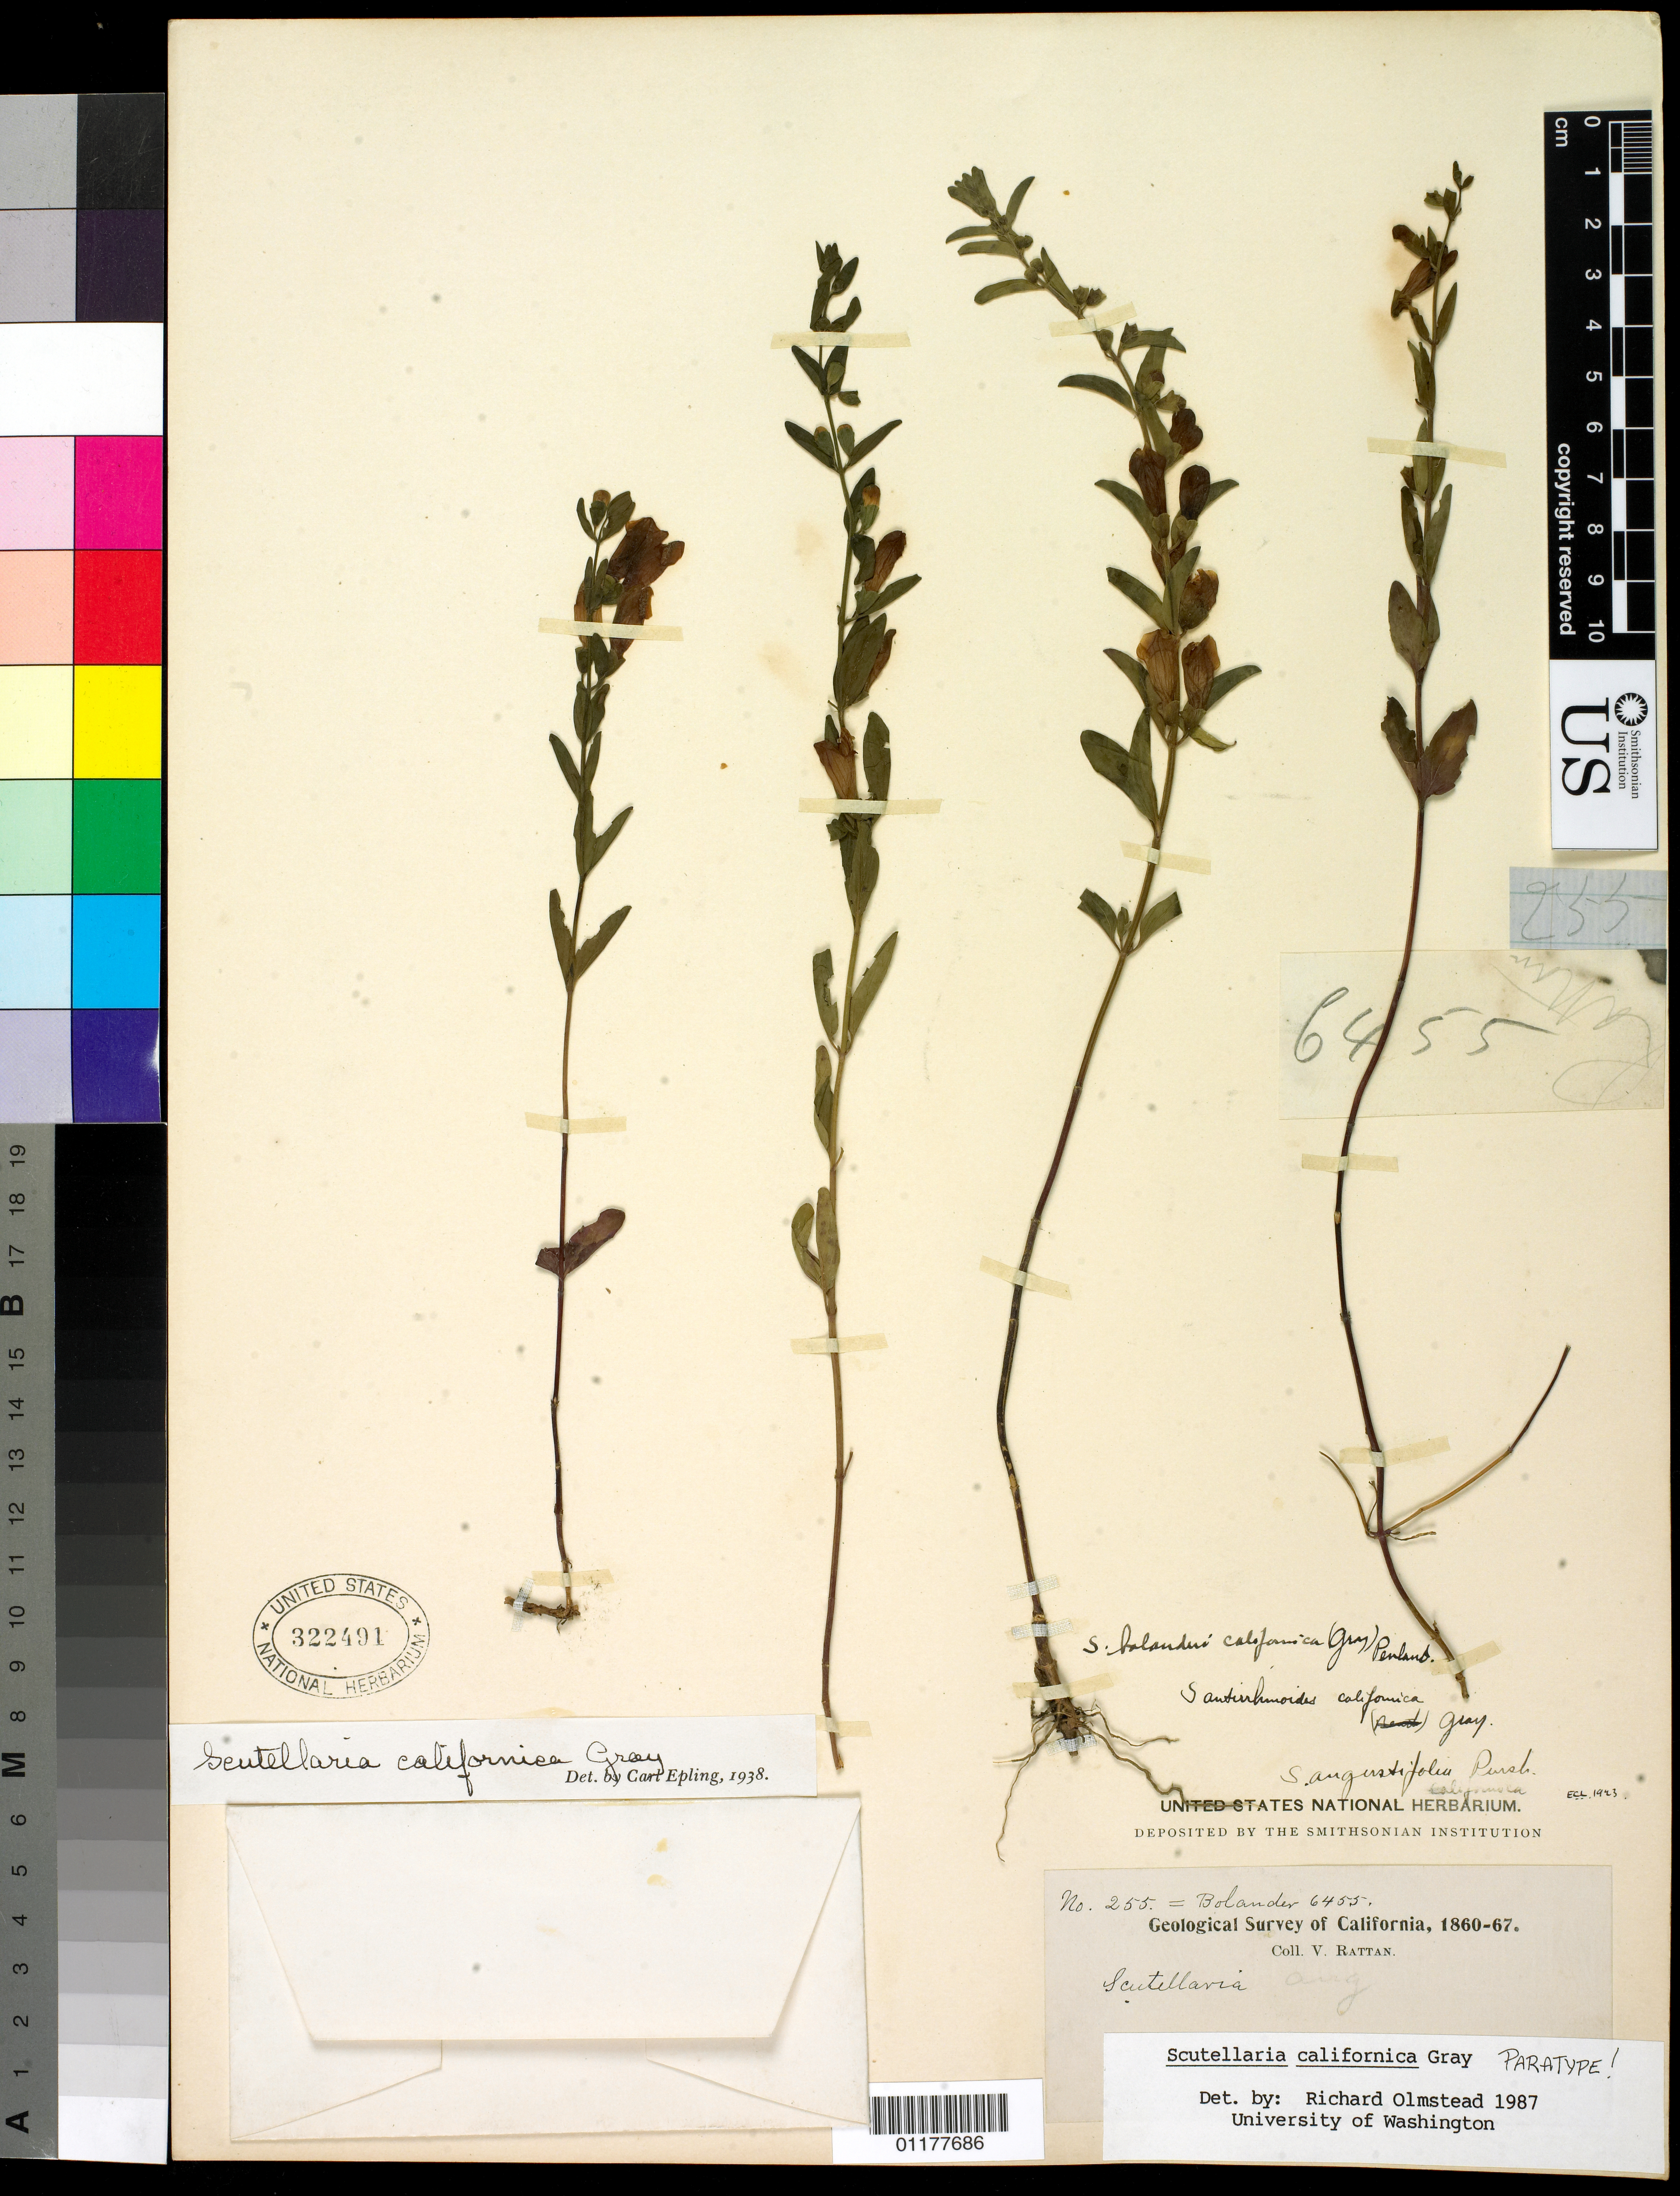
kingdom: Plantae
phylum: Tracheophyta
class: Magnoliopsida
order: Lamiales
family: Lamiaceae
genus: Scutellaria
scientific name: Scutellaria californica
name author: A. Gray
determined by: Olmstead, R.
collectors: V. Rattan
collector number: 255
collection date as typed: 1860 to -- --- 1867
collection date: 1860/1867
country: United States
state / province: California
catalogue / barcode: US 322491